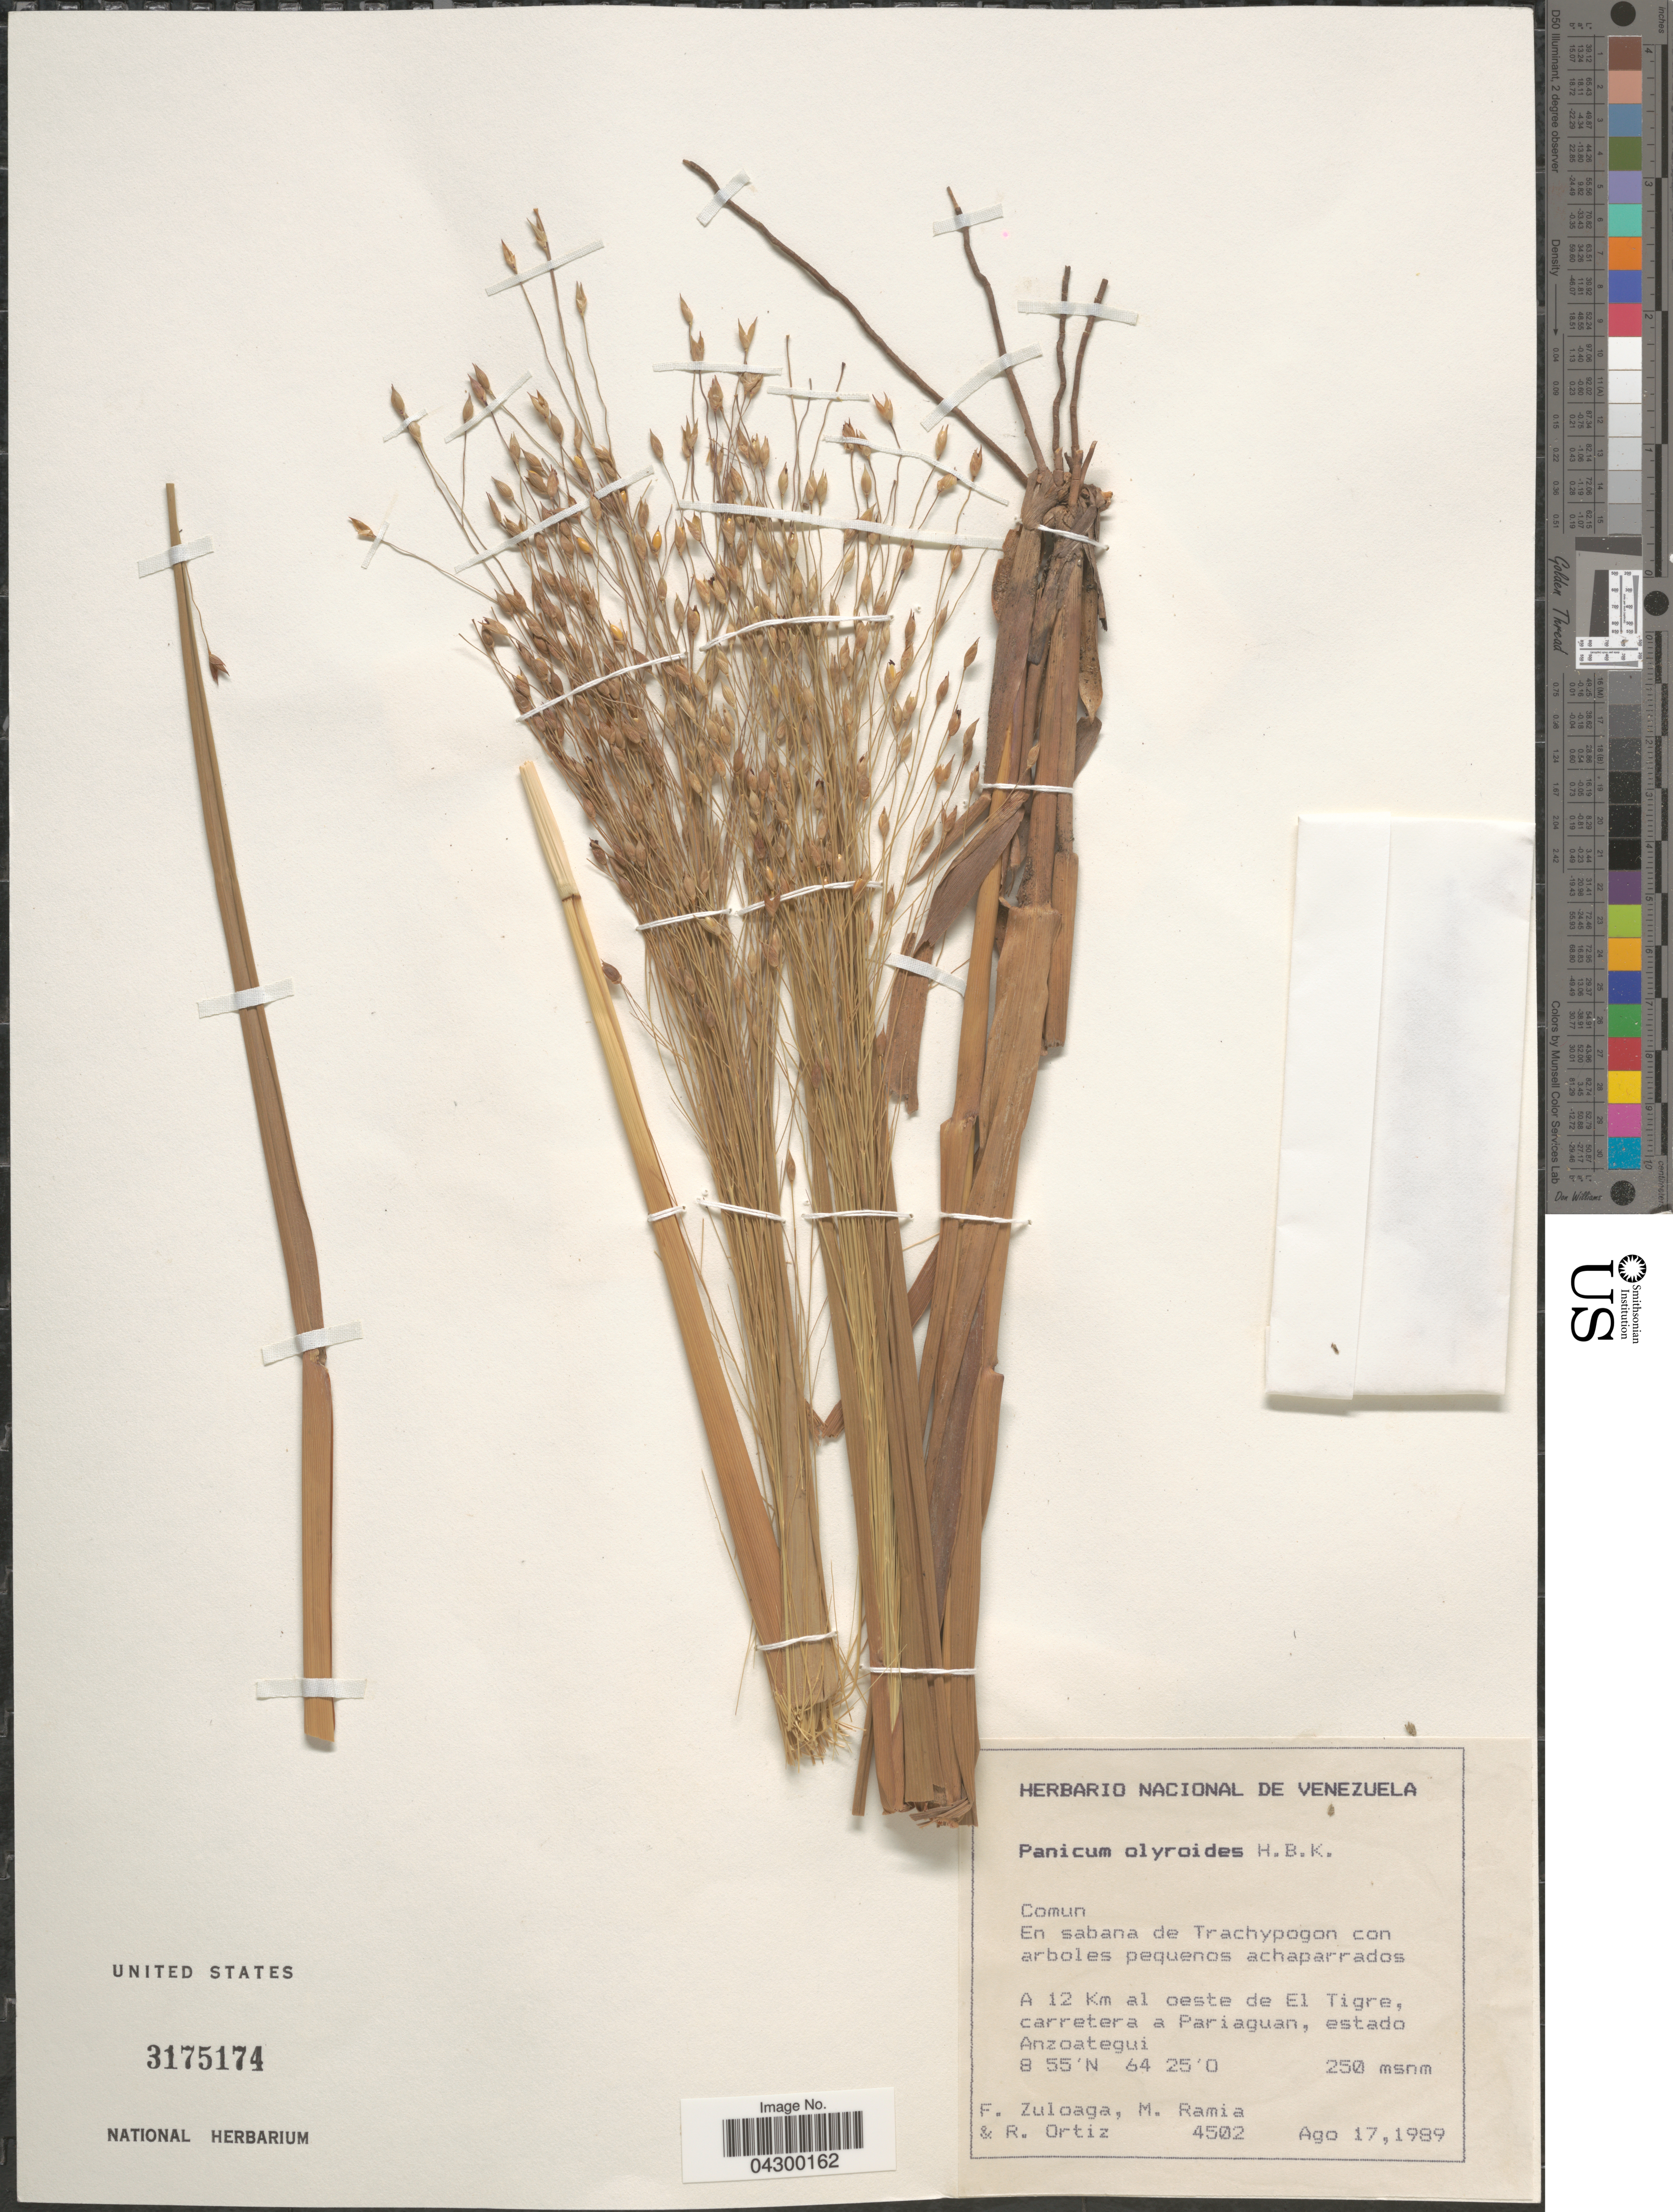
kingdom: Plantae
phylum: Tracheophyta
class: Liliopsida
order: Poales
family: Poaceae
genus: Panicum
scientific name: Panicum olyroides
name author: Kunth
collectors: F. Zuloaga, M. Ramia & R. Ortiz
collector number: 4502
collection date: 1989-08-17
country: Venezuela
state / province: Anzoategui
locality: A 12 Km al oeste de El Tigre, carretera a Pariaguan.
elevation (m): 250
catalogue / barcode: US 3175174